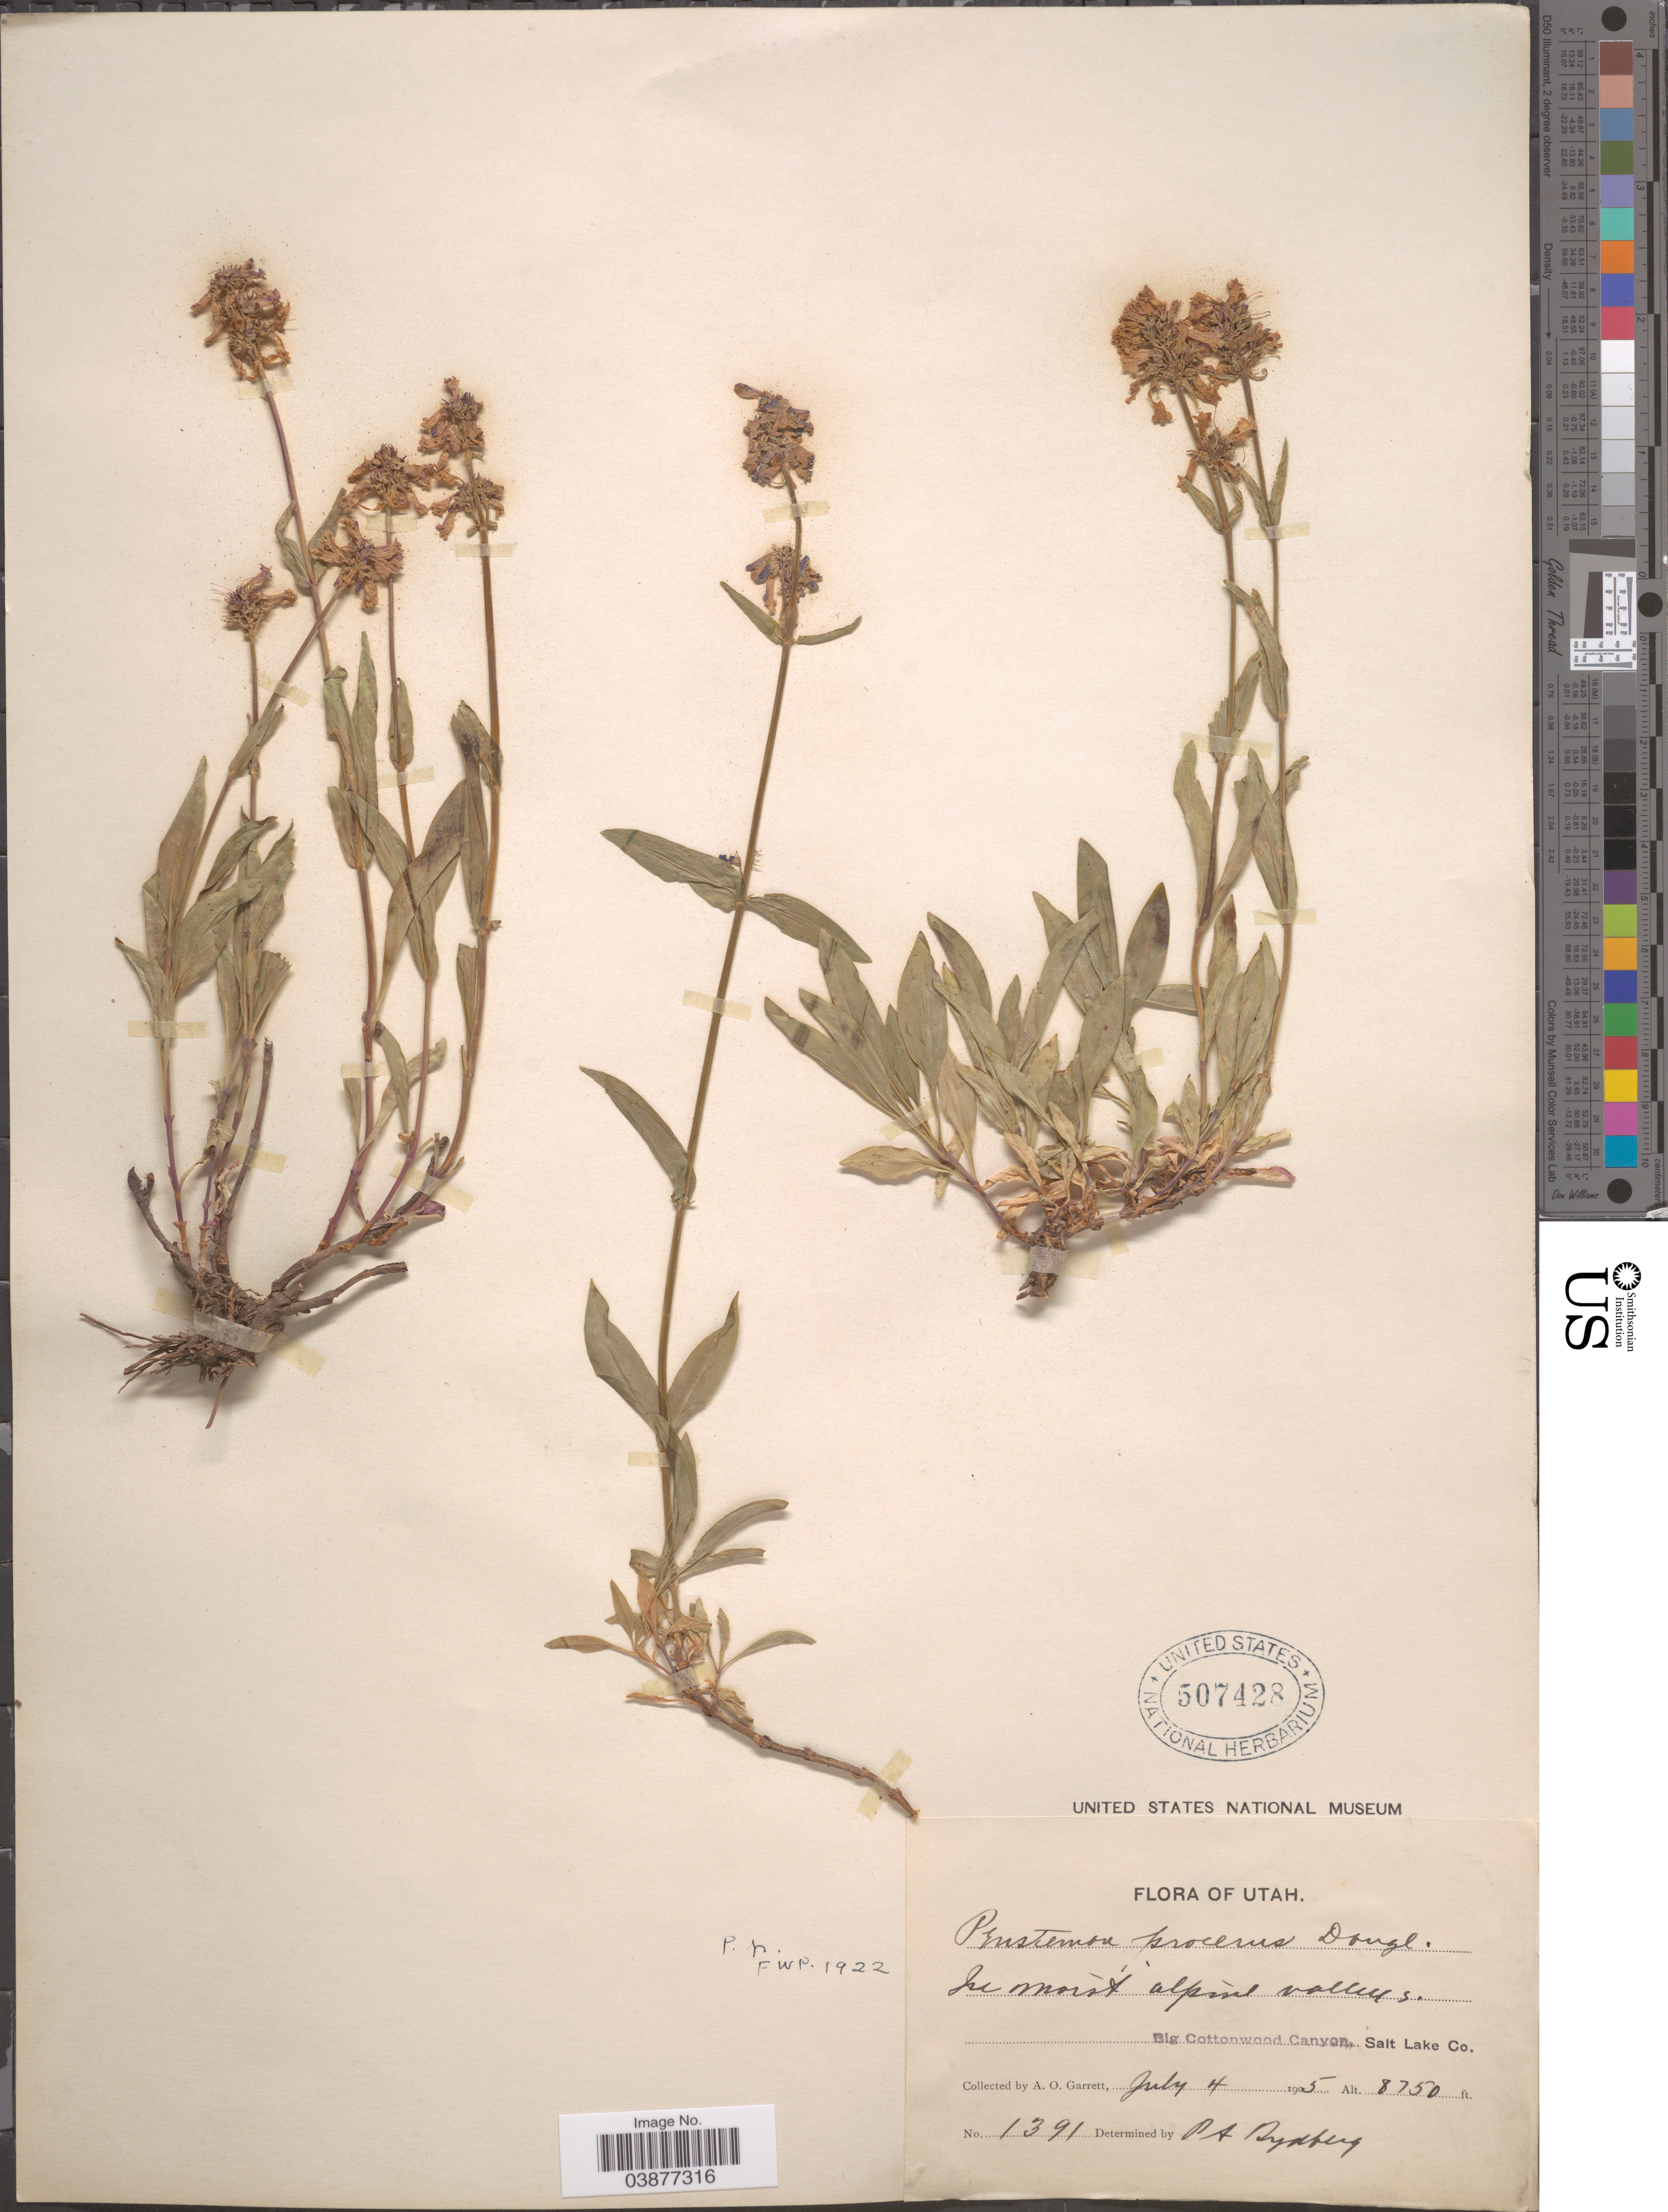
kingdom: Plantae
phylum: Tracheophyta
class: Magnoliopsida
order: Lamiales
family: Plantaginaceae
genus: Penstemon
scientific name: Penstemon procerus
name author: Douglas ex Graham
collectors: A. O. Garrett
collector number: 1391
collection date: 1905-07-04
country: United States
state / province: Utah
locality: Big Cottonwood Canyon, Salt Lake Co.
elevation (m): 2667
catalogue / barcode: US 507428